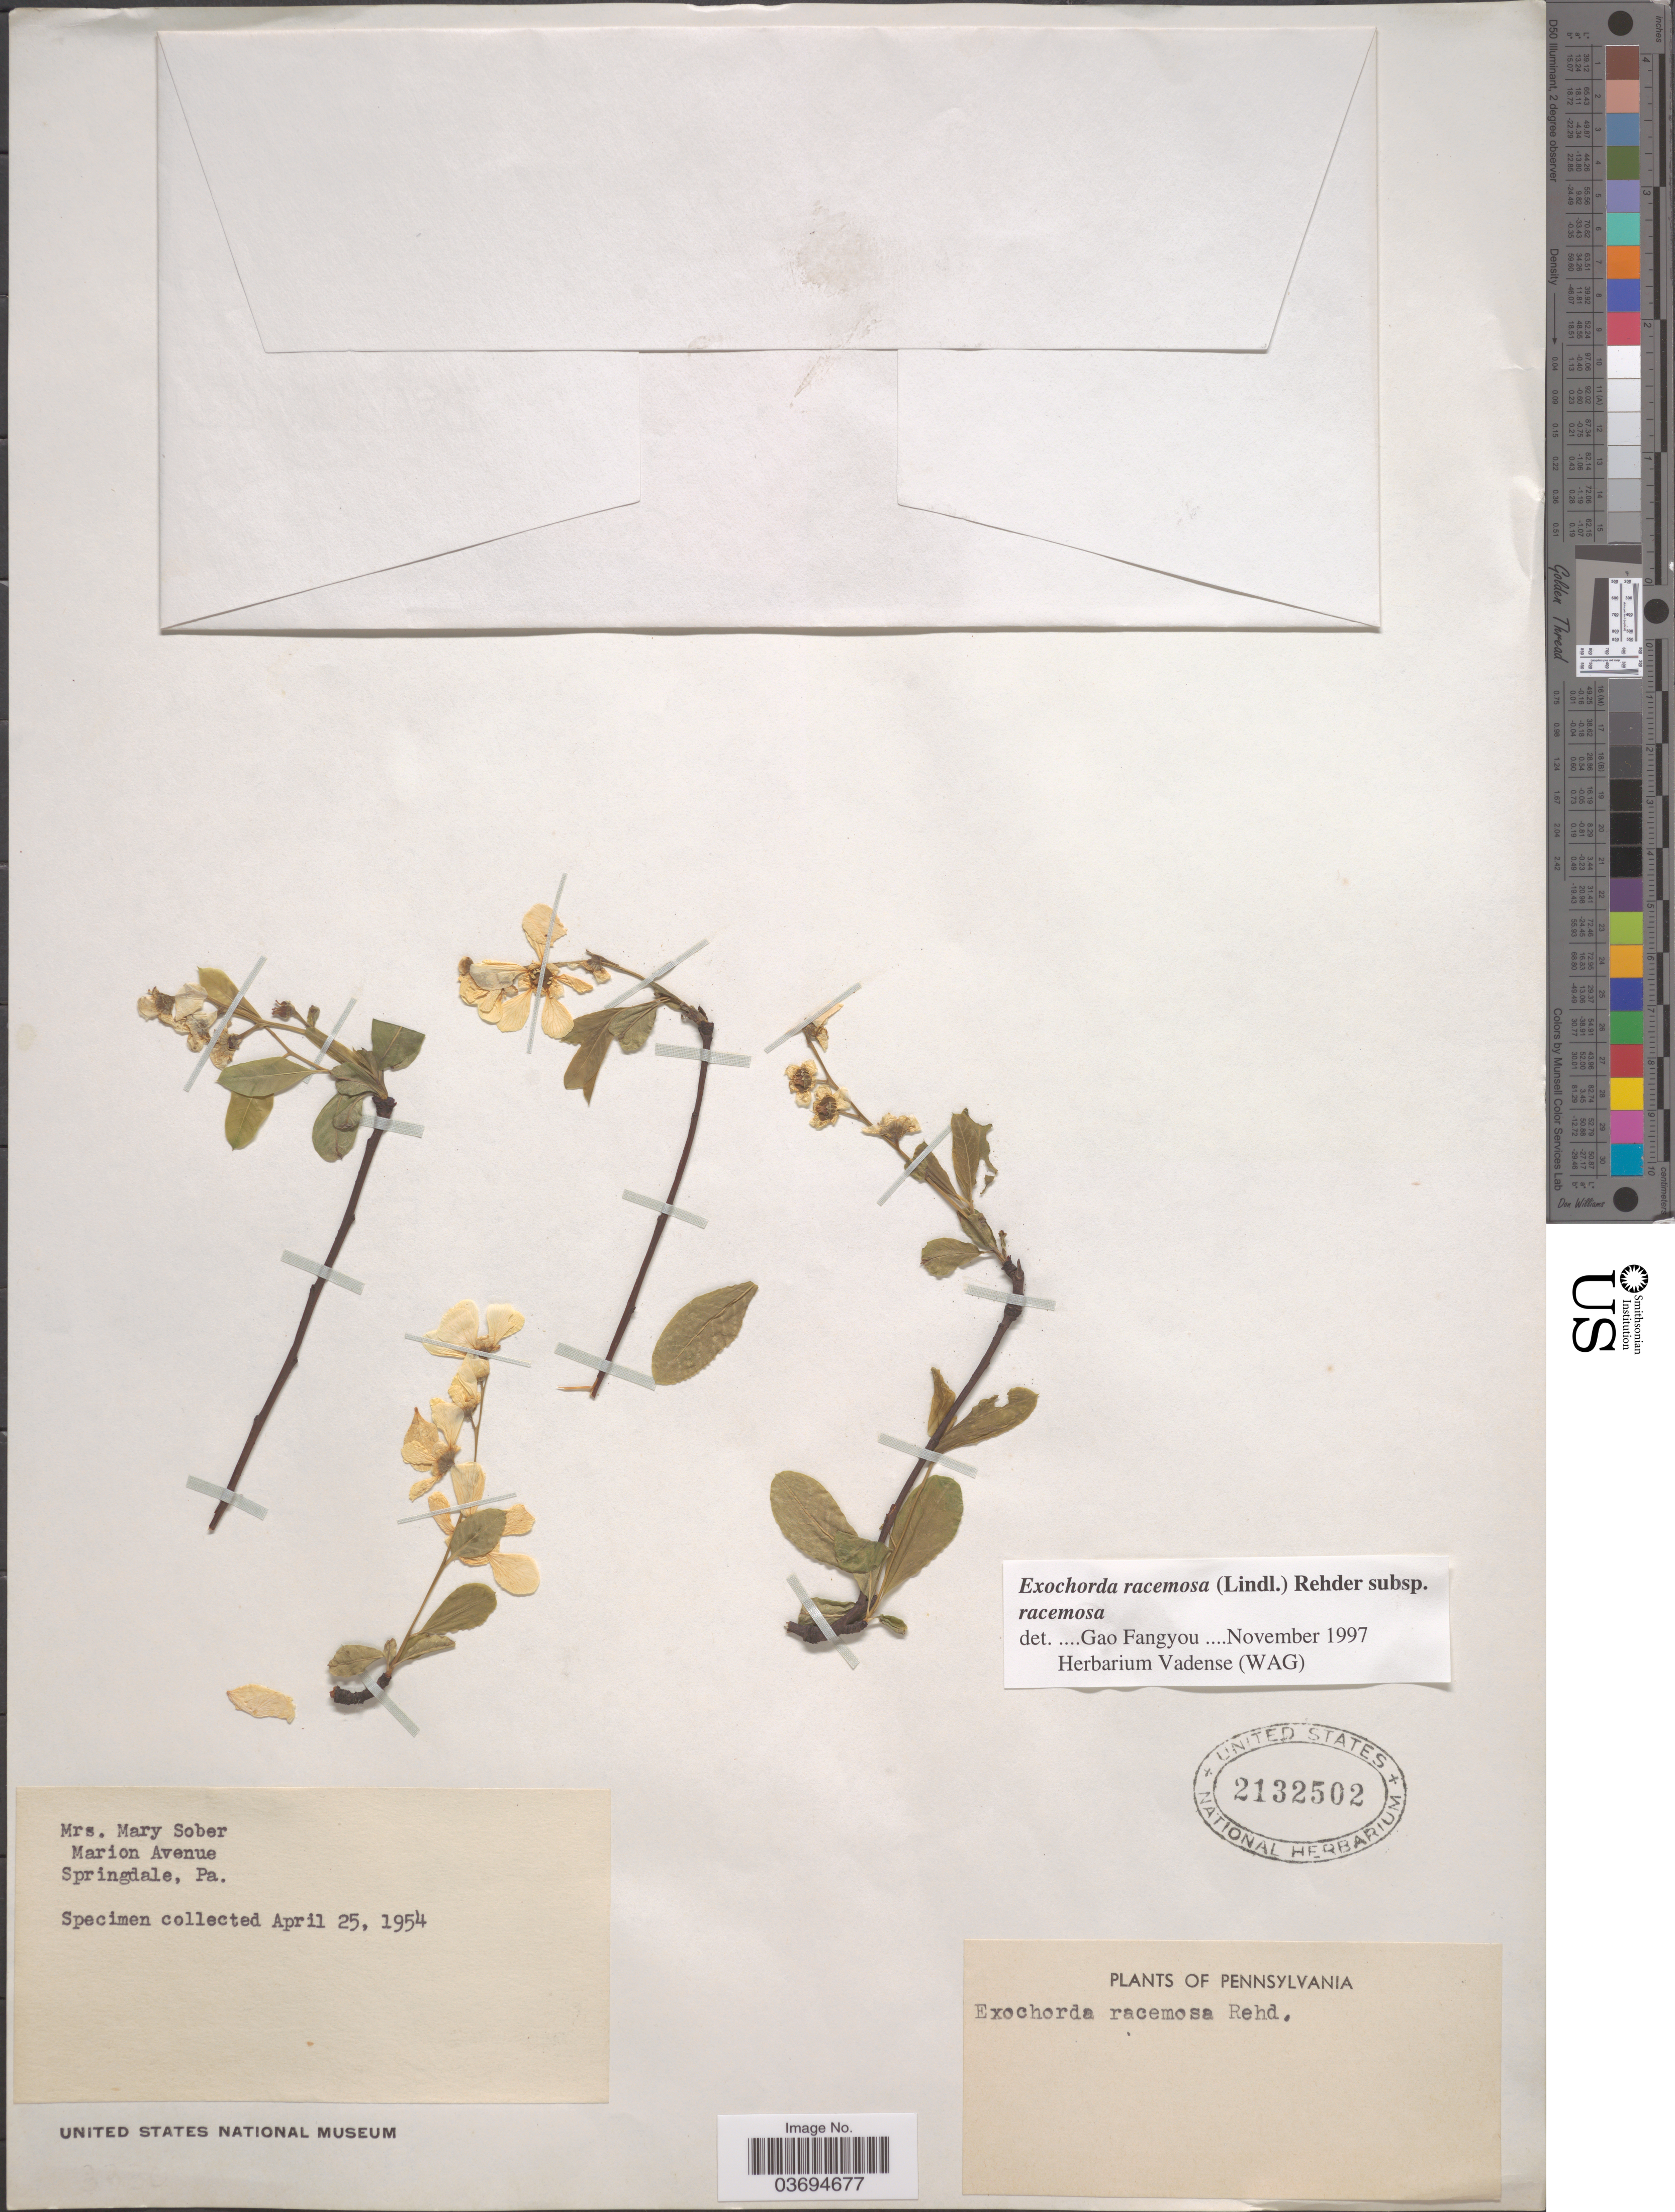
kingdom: Plantae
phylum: Tracheophyta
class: Magnoliopsida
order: Rosales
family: Rosaceae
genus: Exochorda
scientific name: Exochorda racemosa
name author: (Fortune ex Lindl.) Rehder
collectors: M. Sober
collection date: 1954-04-25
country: United States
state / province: Pennsylvania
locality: Marion Avenue. Springdale. [unsure placement]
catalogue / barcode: US 2132502